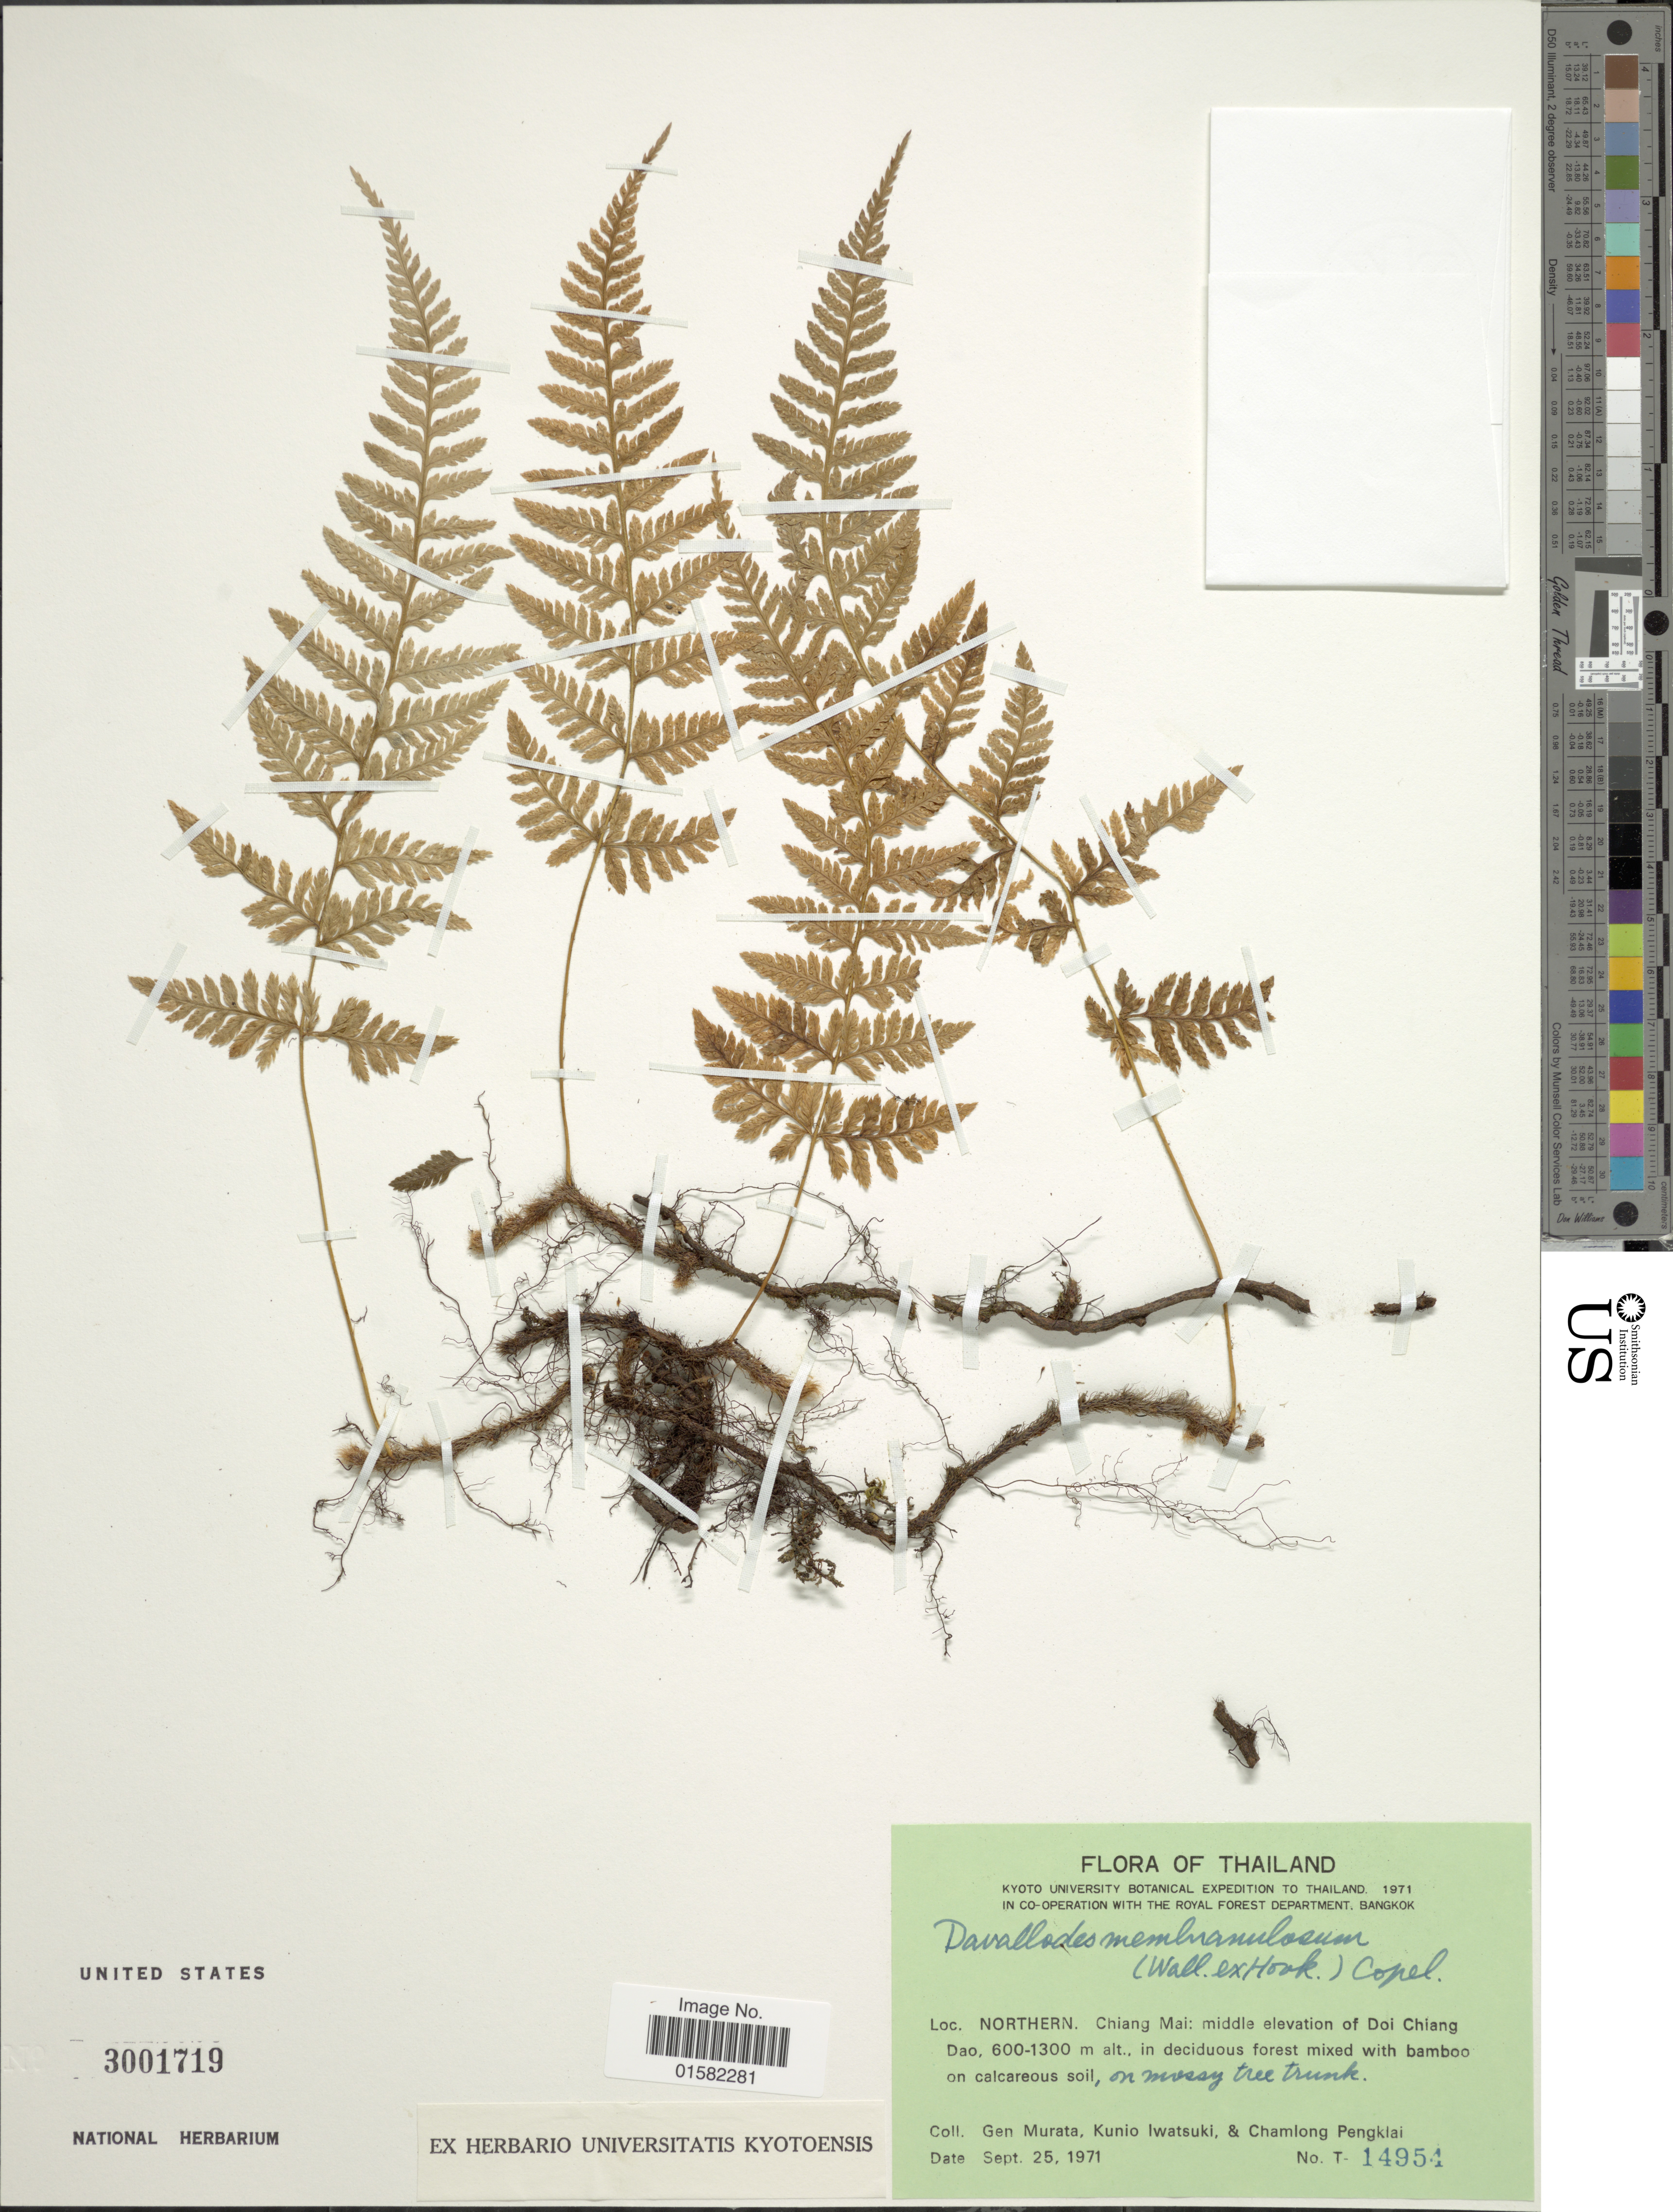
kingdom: Plantae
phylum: Tracheophyta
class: Polypodiopsida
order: Polypodiales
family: Davalliaceae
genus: Davallodes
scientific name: Davallodes membranulosum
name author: (Wall. ex Hook.) Copel.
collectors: G. Murata, K. Iwatsuki & C. Pengklai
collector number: T-14954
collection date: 1971-09-25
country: Thailand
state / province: Chiang Mai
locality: Northern. Chiang Mai: middle elevation of Doi Chang Dao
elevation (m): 600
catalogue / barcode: US 3001719